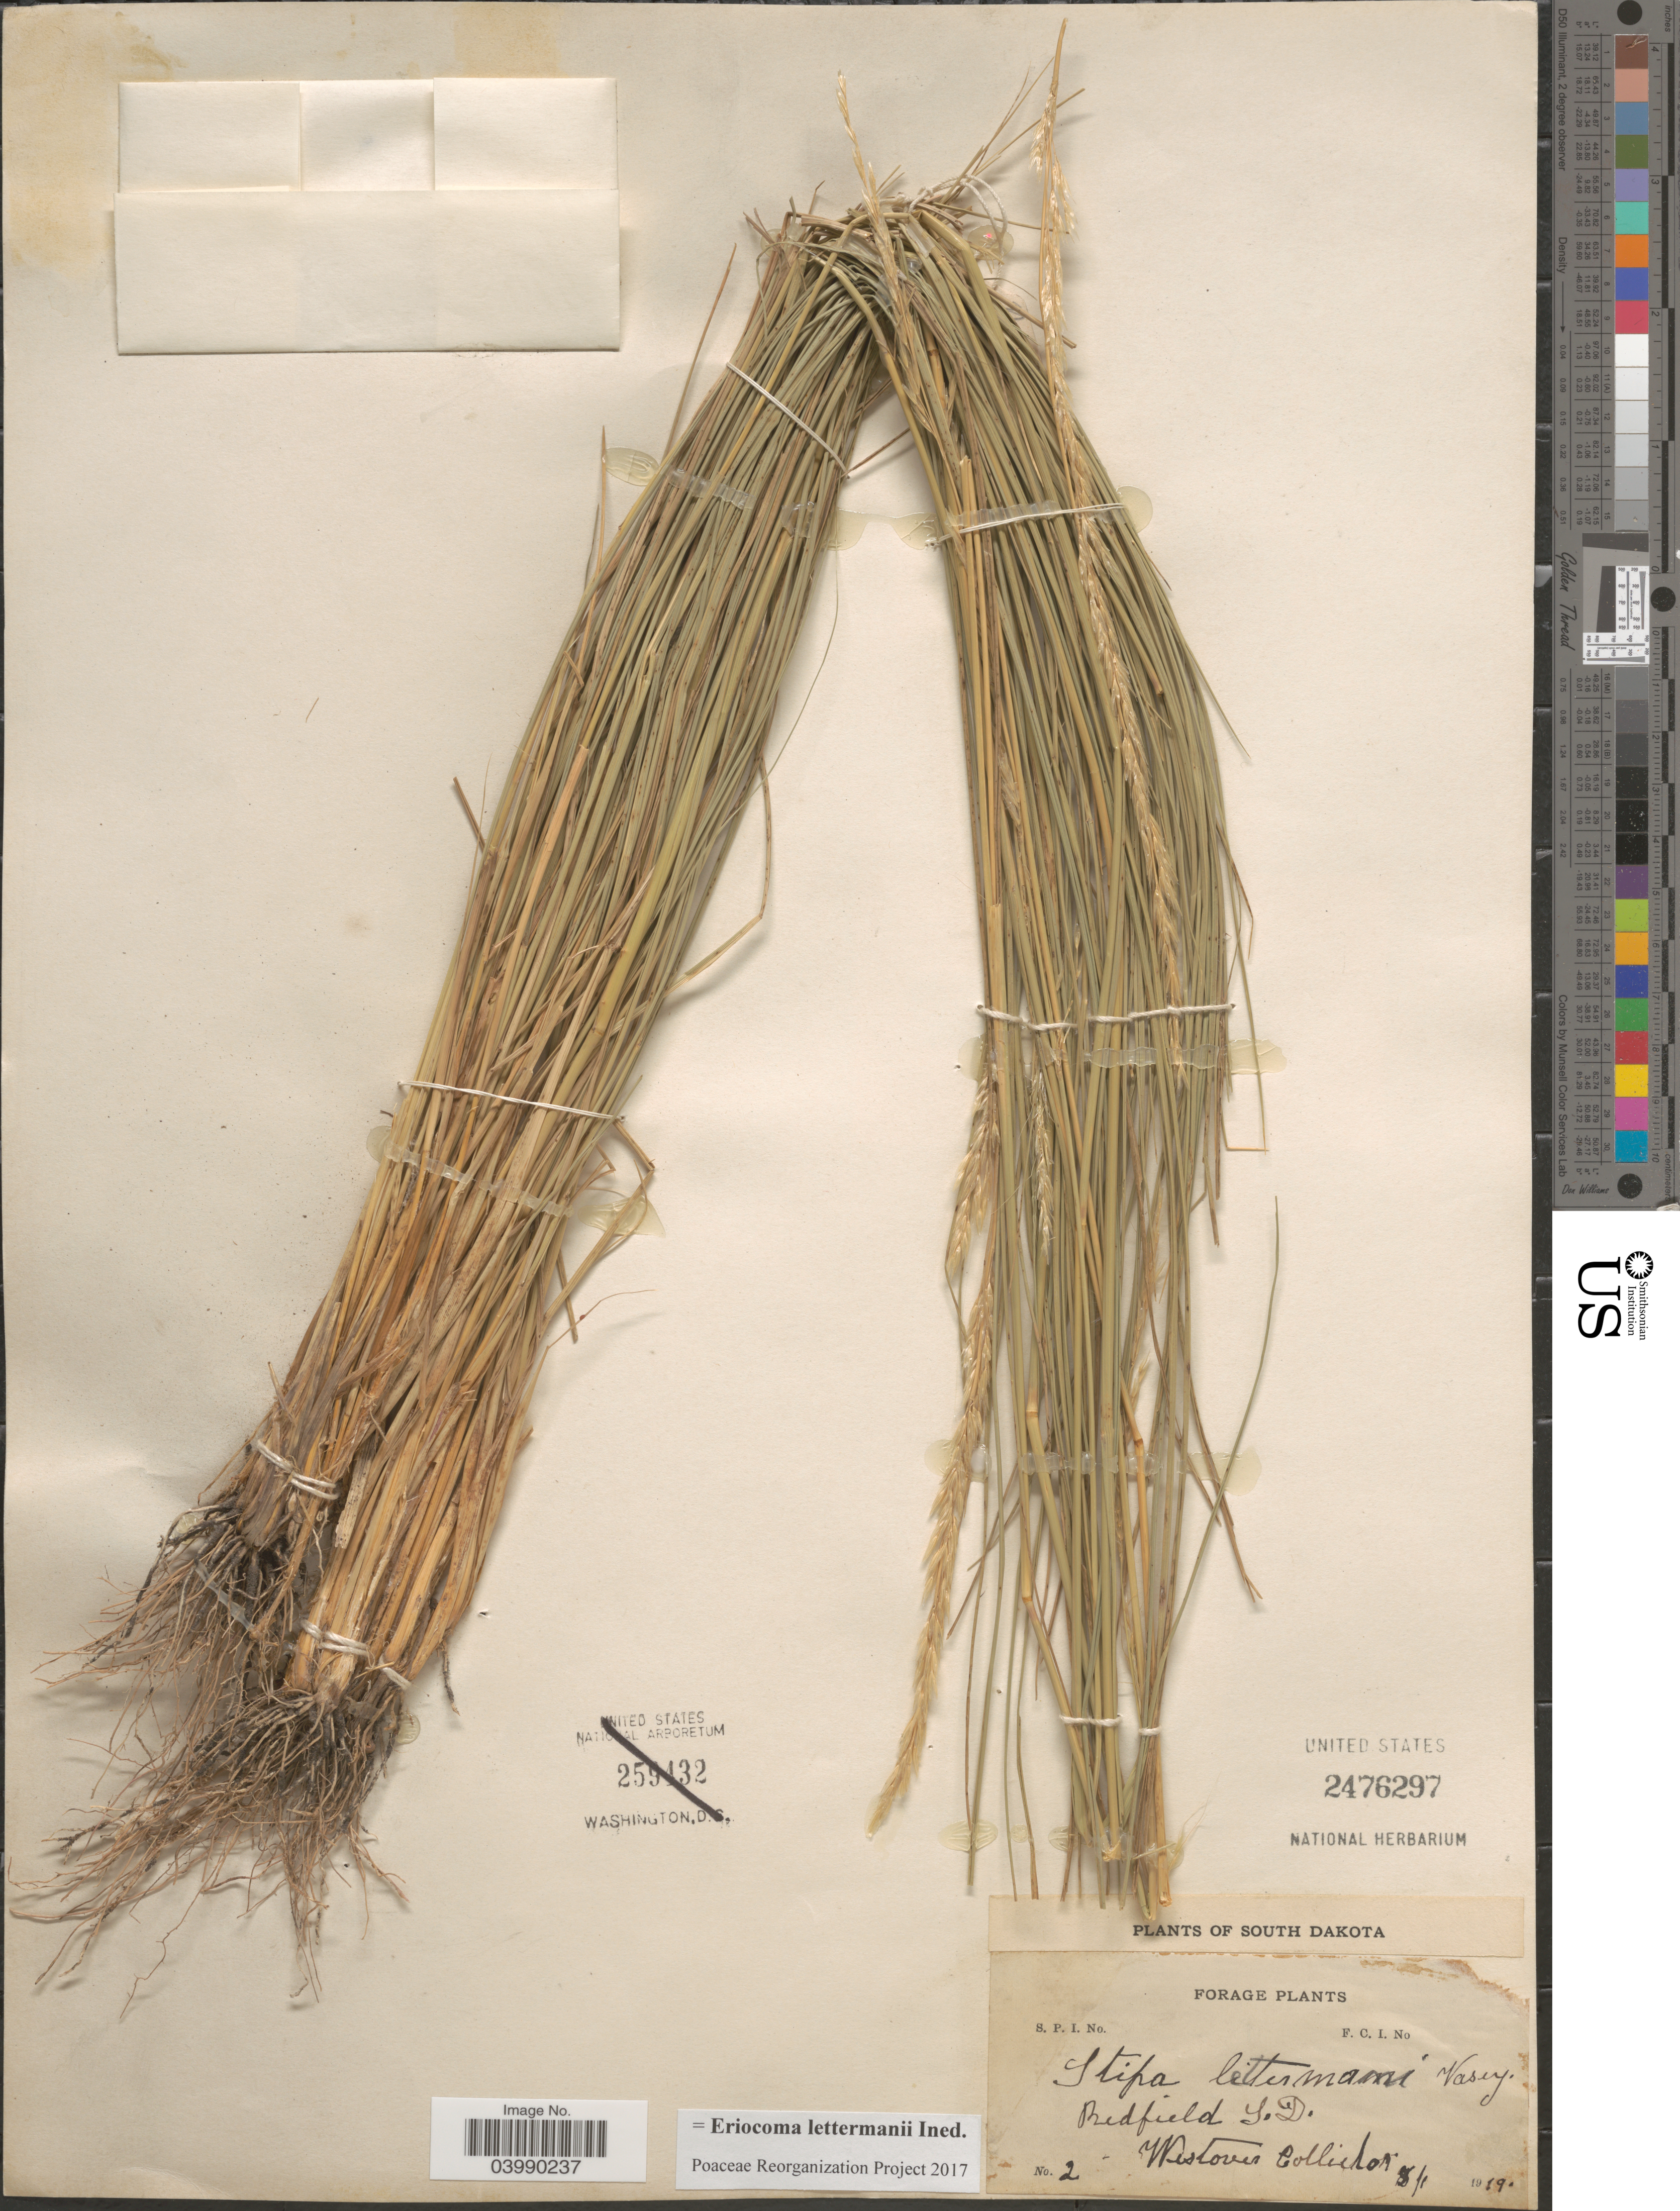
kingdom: Plantae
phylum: Tracheophyta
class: Liliopsida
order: Poales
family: Poaceae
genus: Eriocoma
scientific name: Eriocoma lettermanii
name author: (Vasey) Romasch.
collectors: Westover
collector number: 2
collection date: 1919-08-01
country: United States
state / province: South Dakota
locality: Redfield.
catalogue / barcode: US 2476297